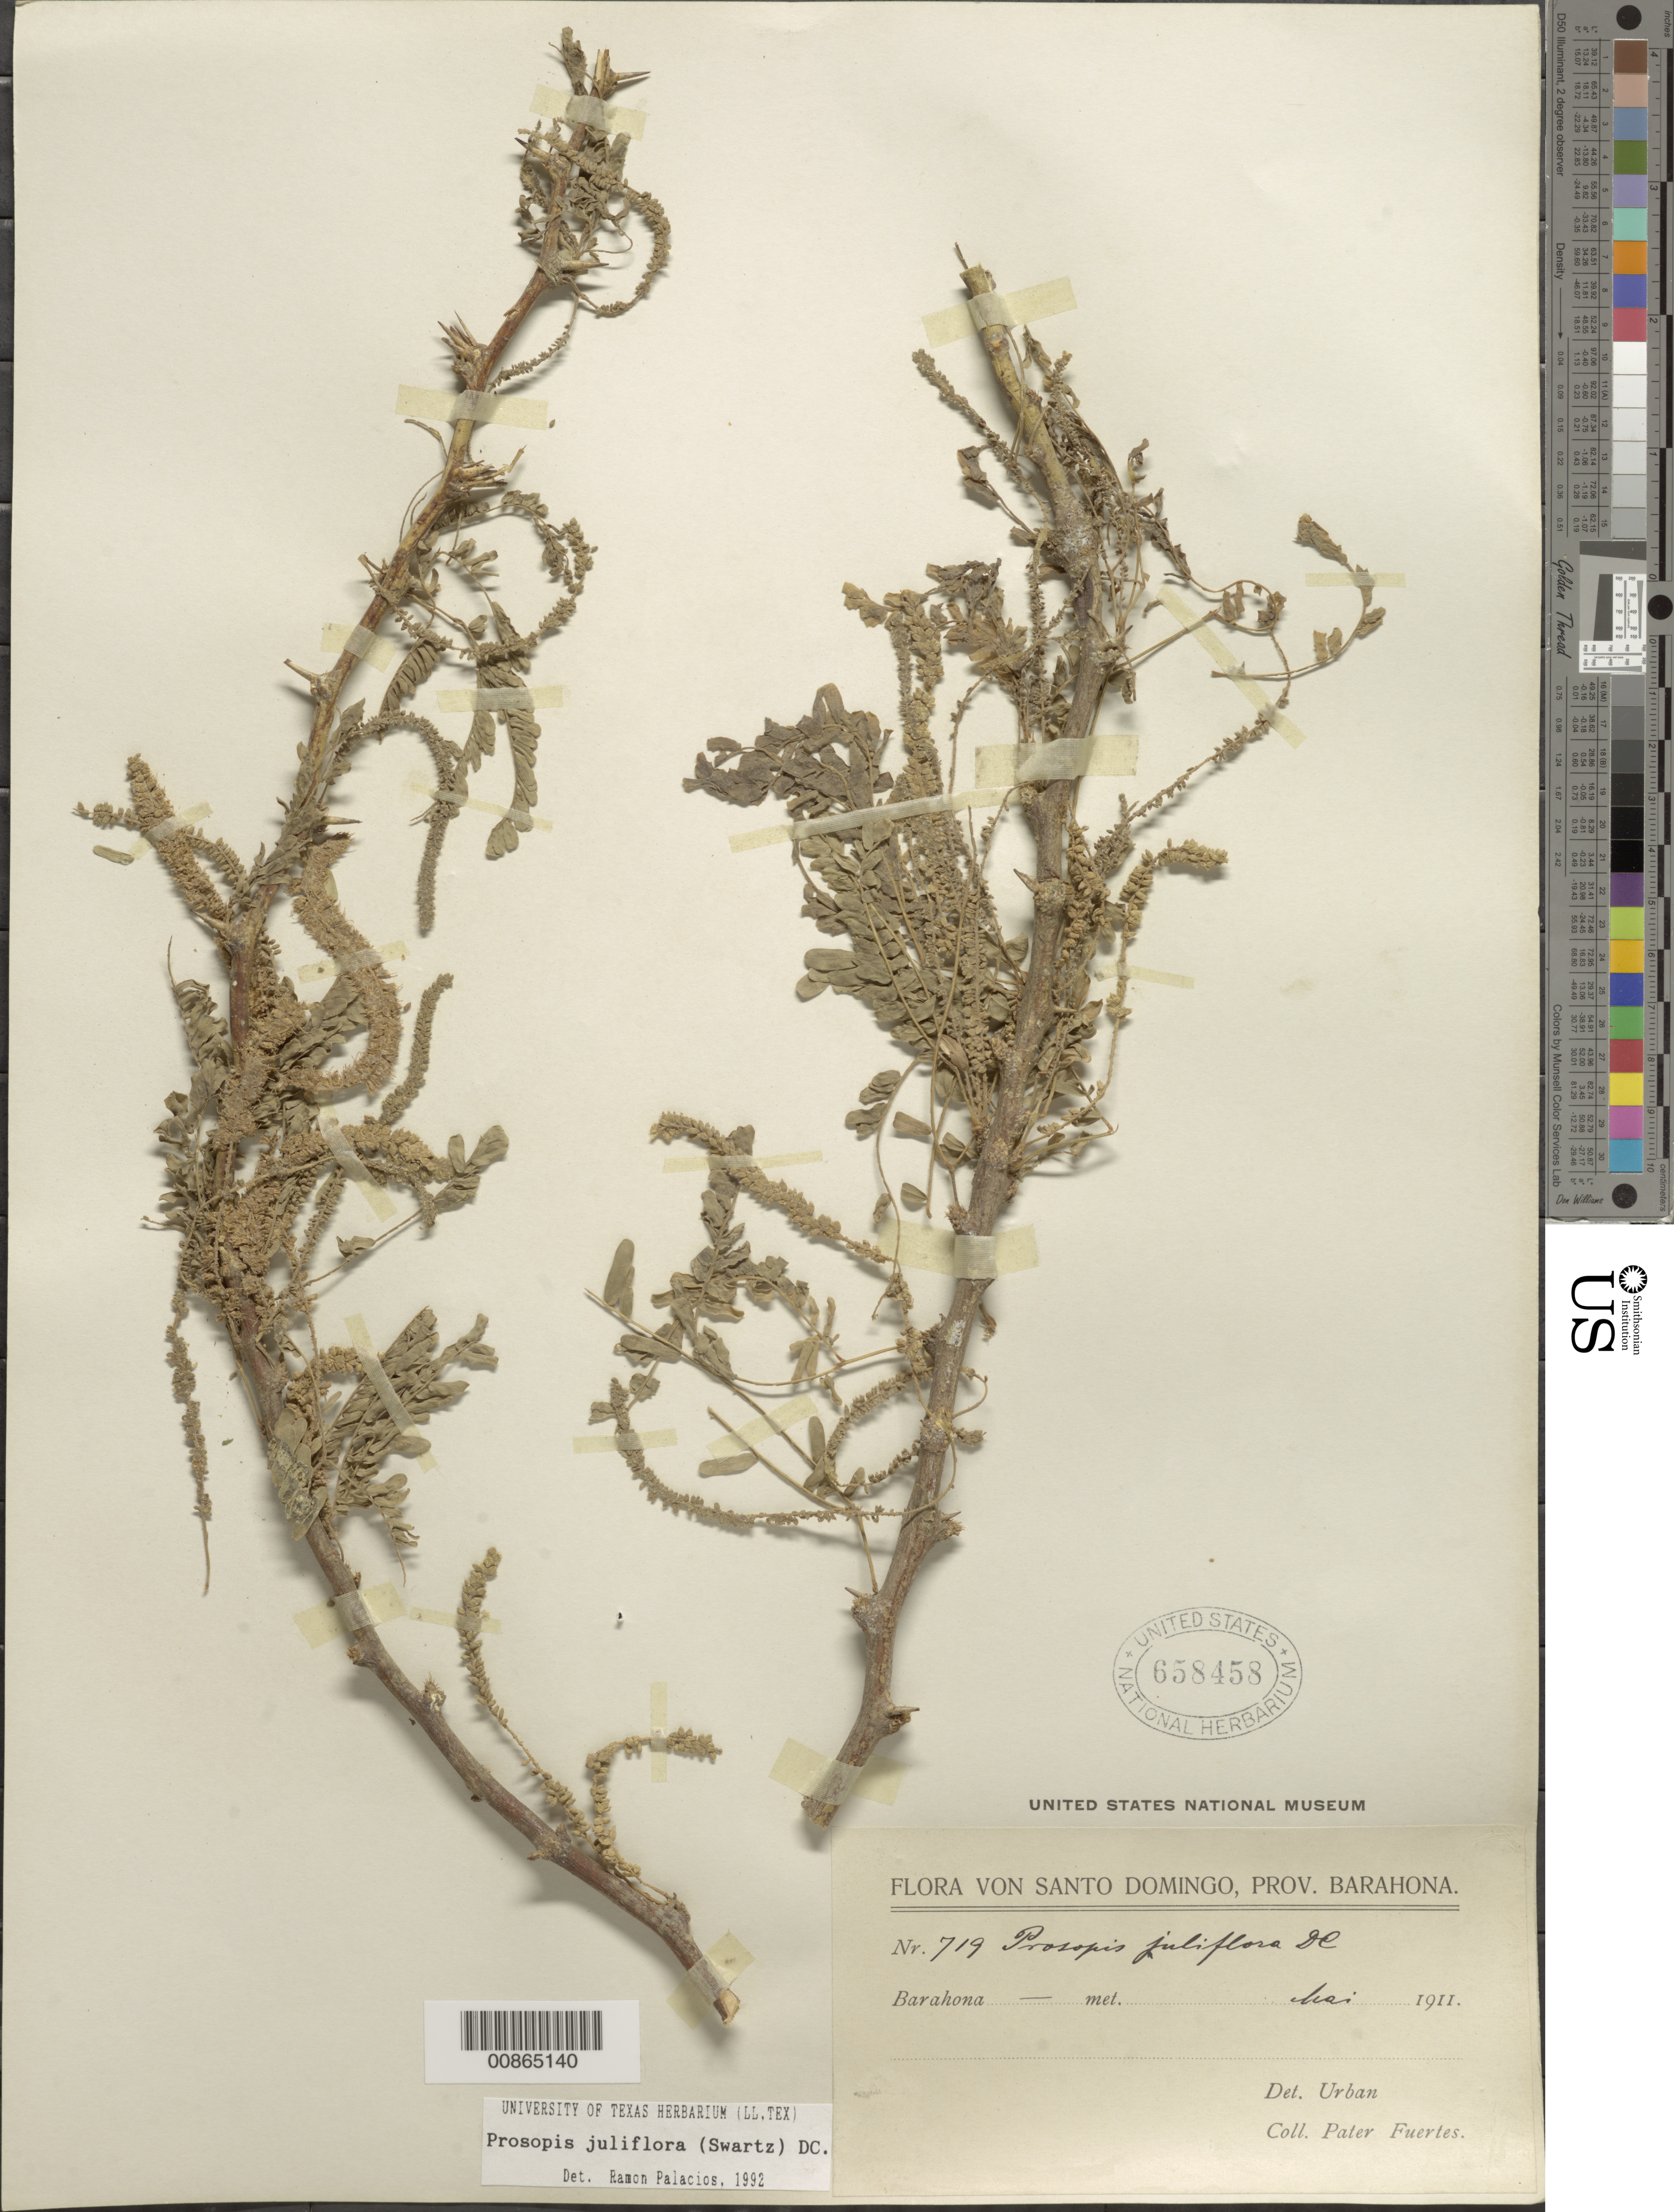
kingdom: Plantae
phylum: Tracheophyta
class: Magnoliopsida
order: Fabales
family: Fabaceae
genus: Neltuma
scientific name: Neltuma juliflora var. juliflora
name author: (Sw.) Raf.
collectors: M. D. Fuertes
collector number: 719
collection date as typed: May 1911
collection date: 1911-05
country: Dominican Republic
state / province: Barahona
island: Hispaniola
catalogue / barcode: US 658458